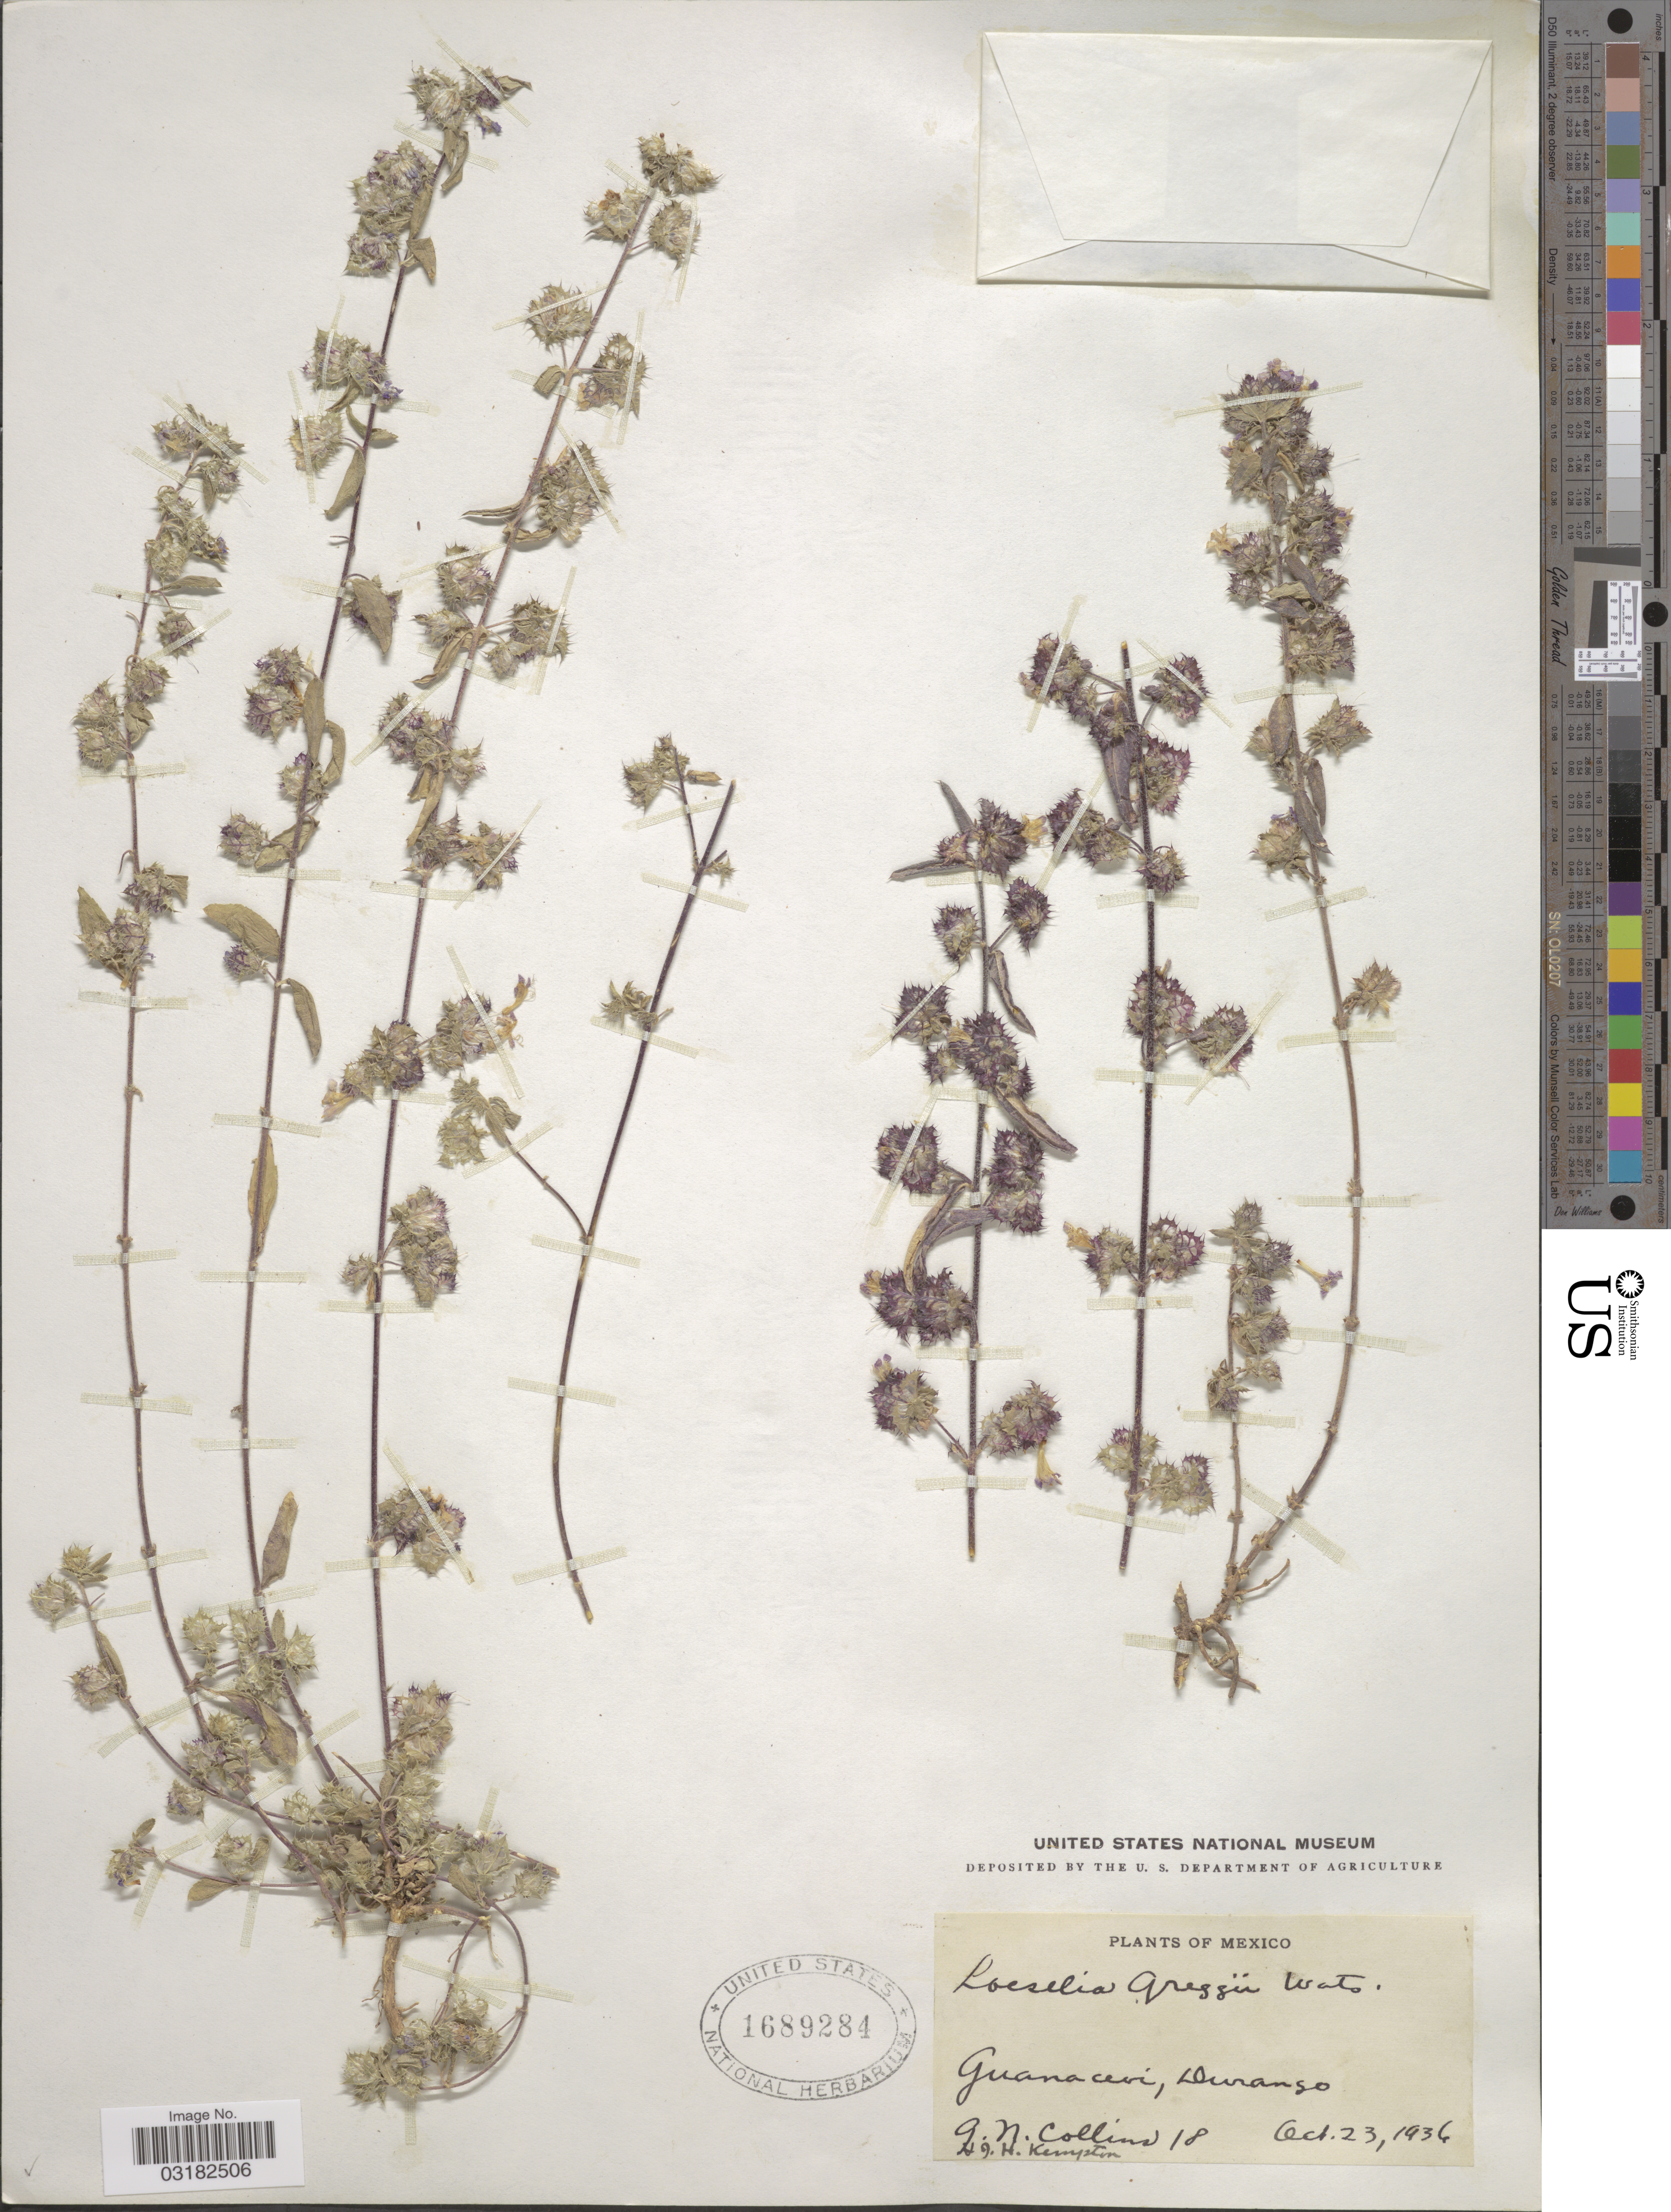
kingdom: Plantae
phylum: Tracheophyta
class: Magnoliopsida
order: Ericales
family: Polemoniaceae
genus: Loeselia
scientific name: Loeselia greggii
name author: S. Watson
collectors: G. Collins & J. H. Kempton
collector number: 18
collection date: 1936-10-23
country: Mexico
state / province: Durango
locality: Guanacevi.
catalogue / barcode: US 1689284